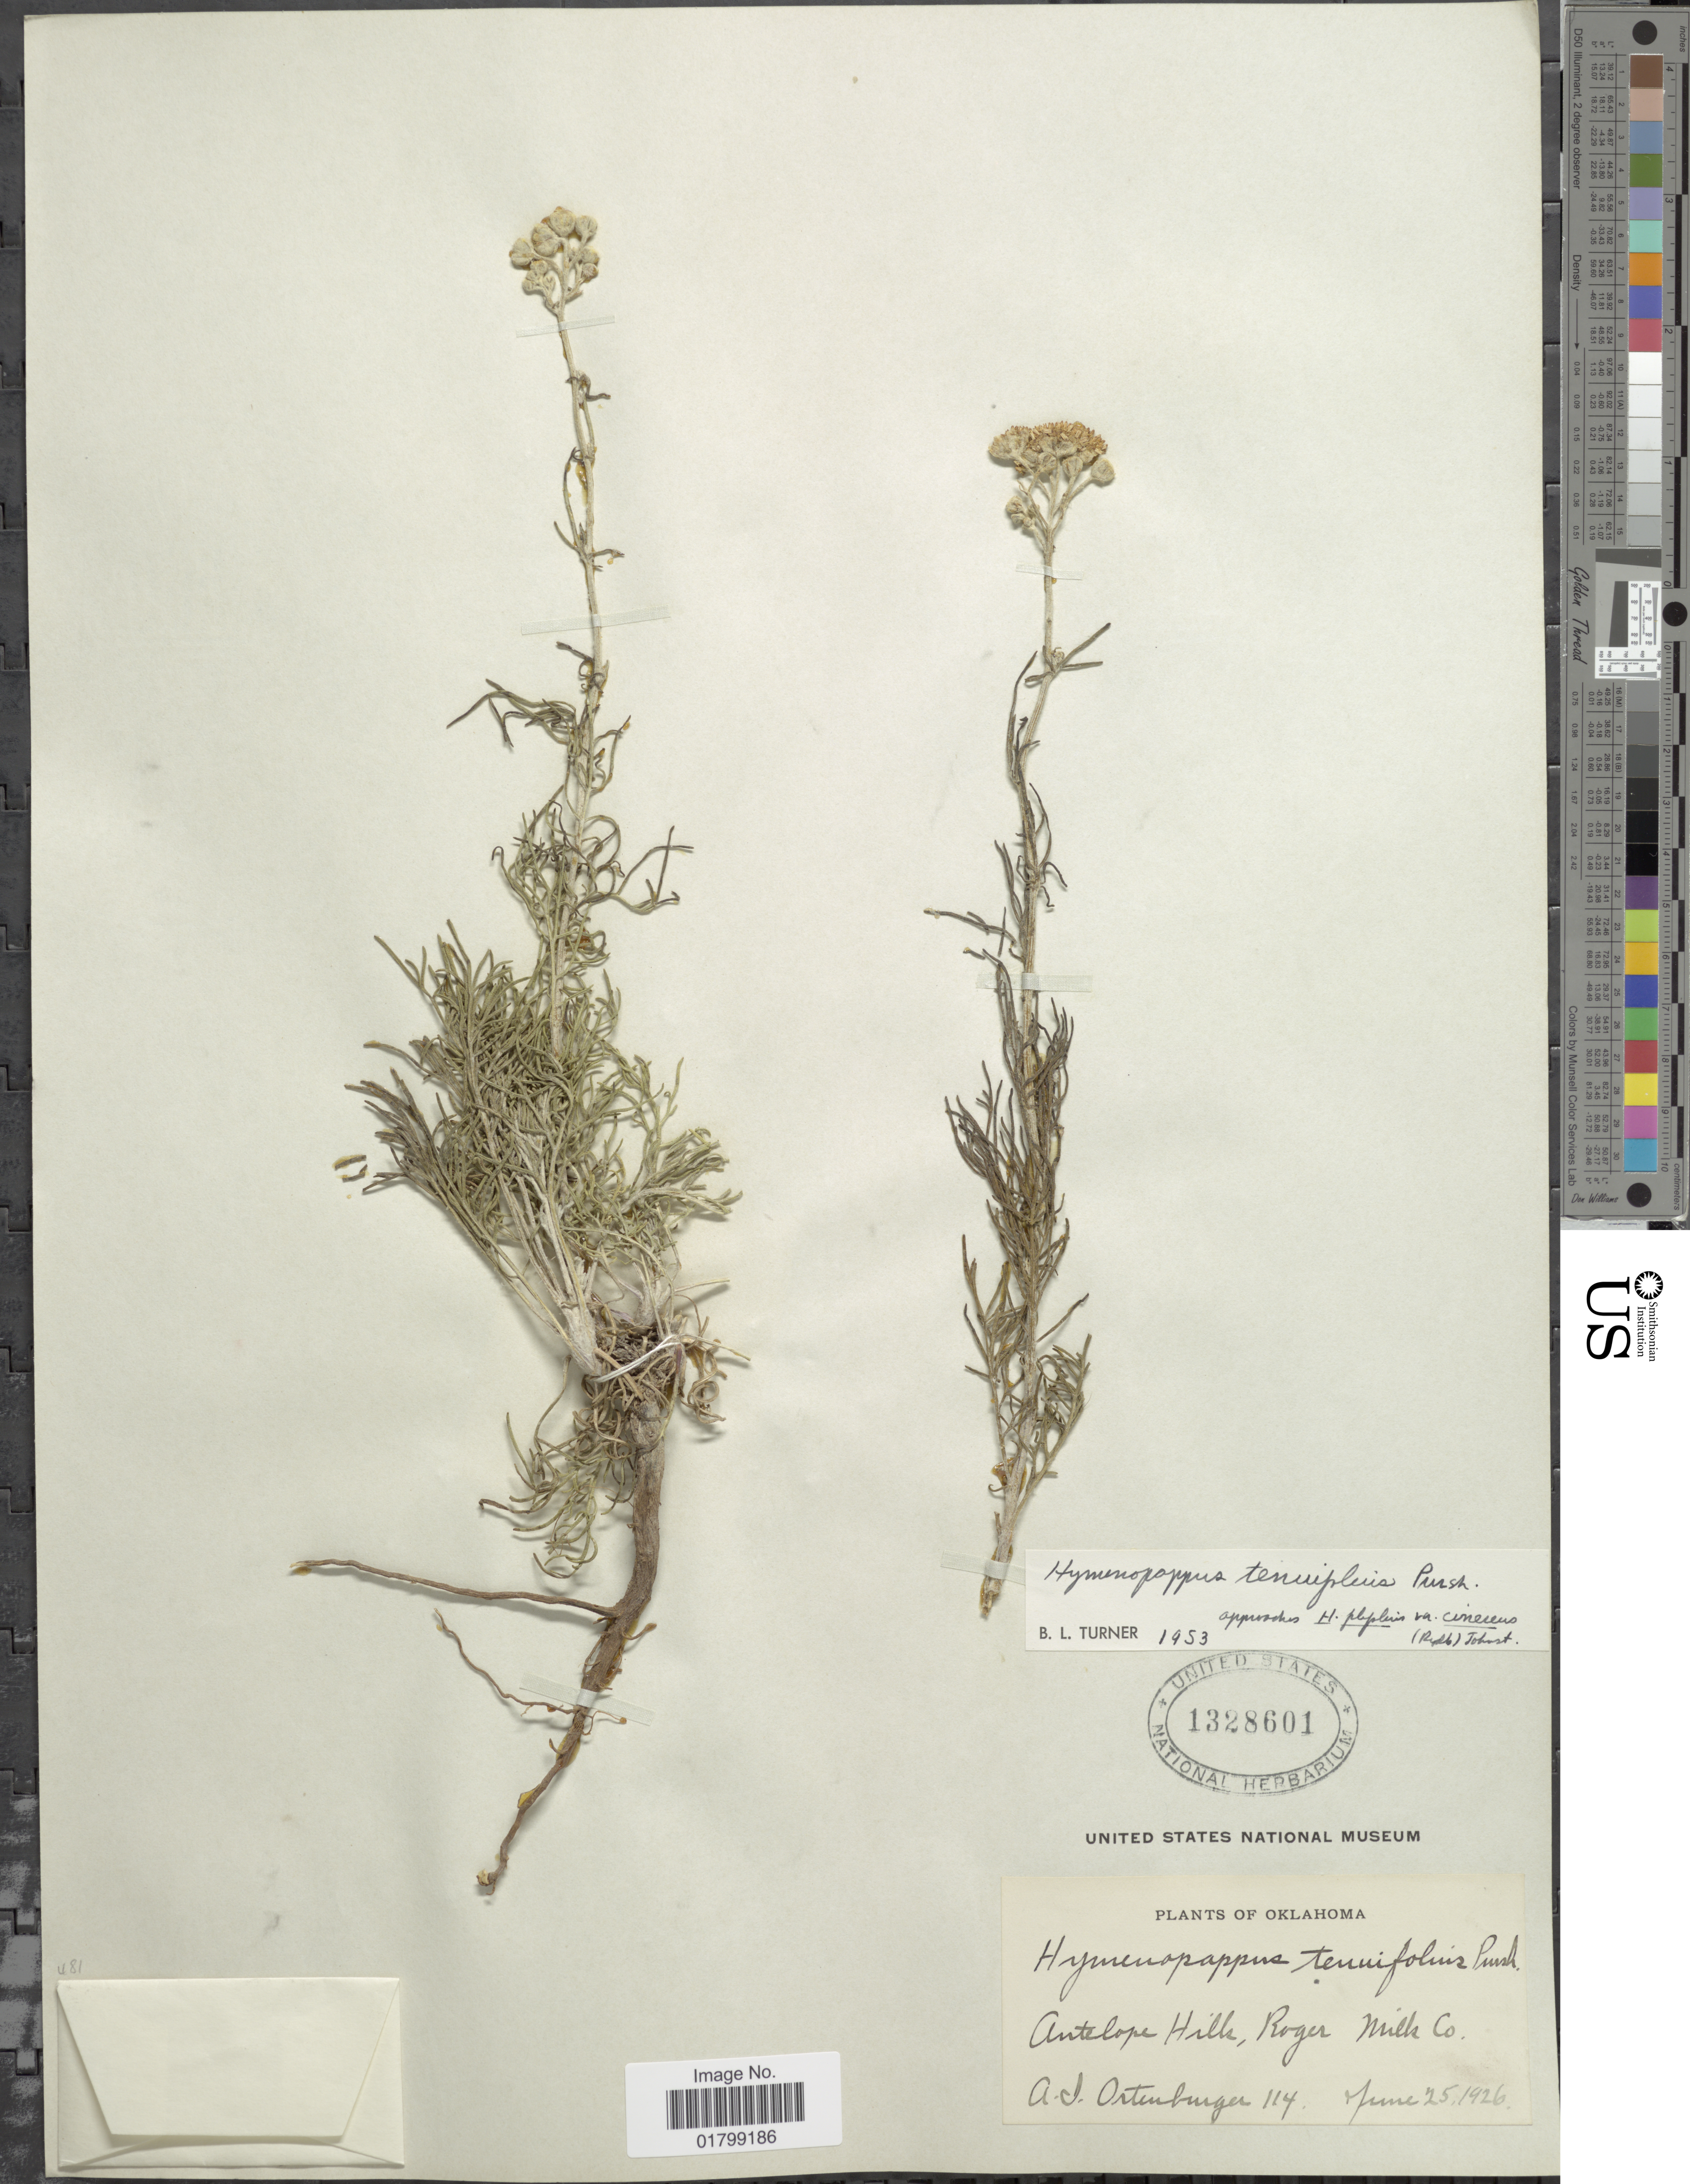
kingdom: Plantae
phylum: Tracheophyta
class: Magnoliopsida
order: Asterales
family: Asteraceae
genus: Hymenopappus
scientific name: Hymenopappus tenuifolius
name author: Pursh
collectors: A. Ortenburger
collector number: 114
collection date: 1926-06-25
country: United States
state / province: Oklahoma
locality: Antelope Hills, Roger Mills Co.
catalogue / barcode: US 1328601